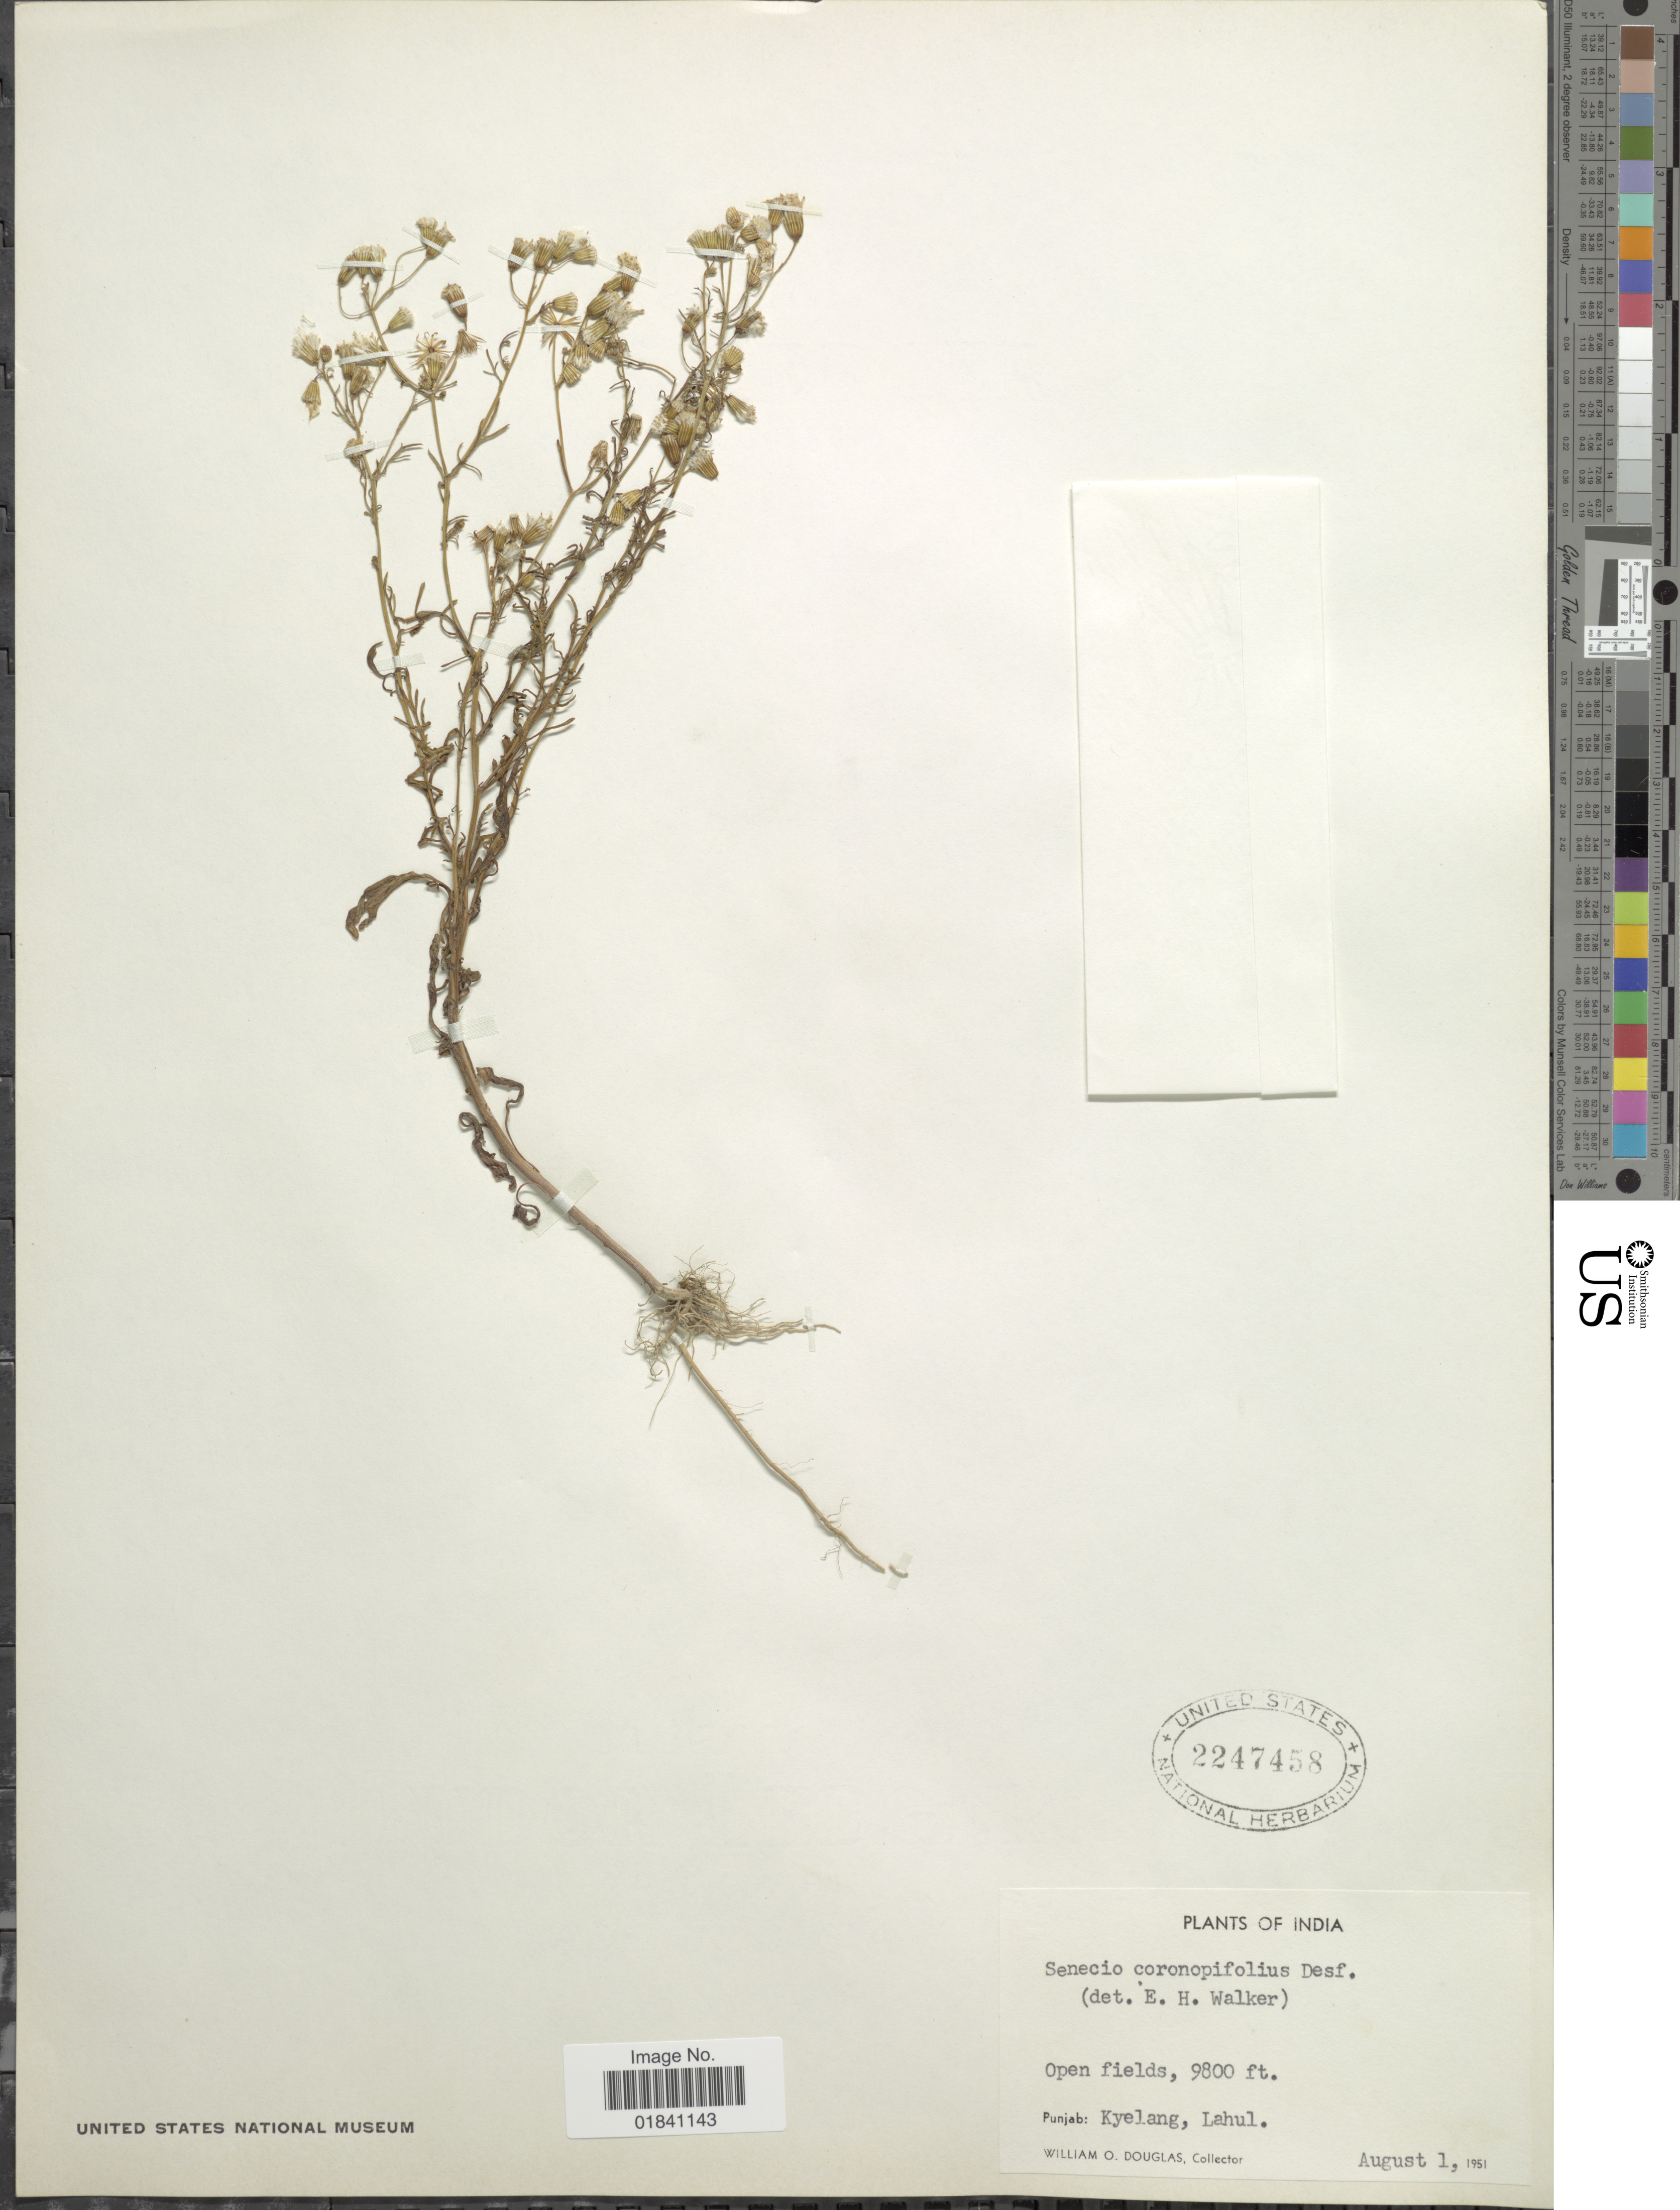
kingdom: Plantae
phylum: Tracheophyta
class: Magnoliopsida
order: Asterales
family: Asteraceae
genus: Senecio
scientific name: Senecio coronopifolius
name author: Desf.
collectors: W. Douglas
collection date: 1951-08-01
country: India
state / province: Punjab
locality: Kyelang, Lahul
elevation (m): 2987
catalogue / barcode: US 2247458